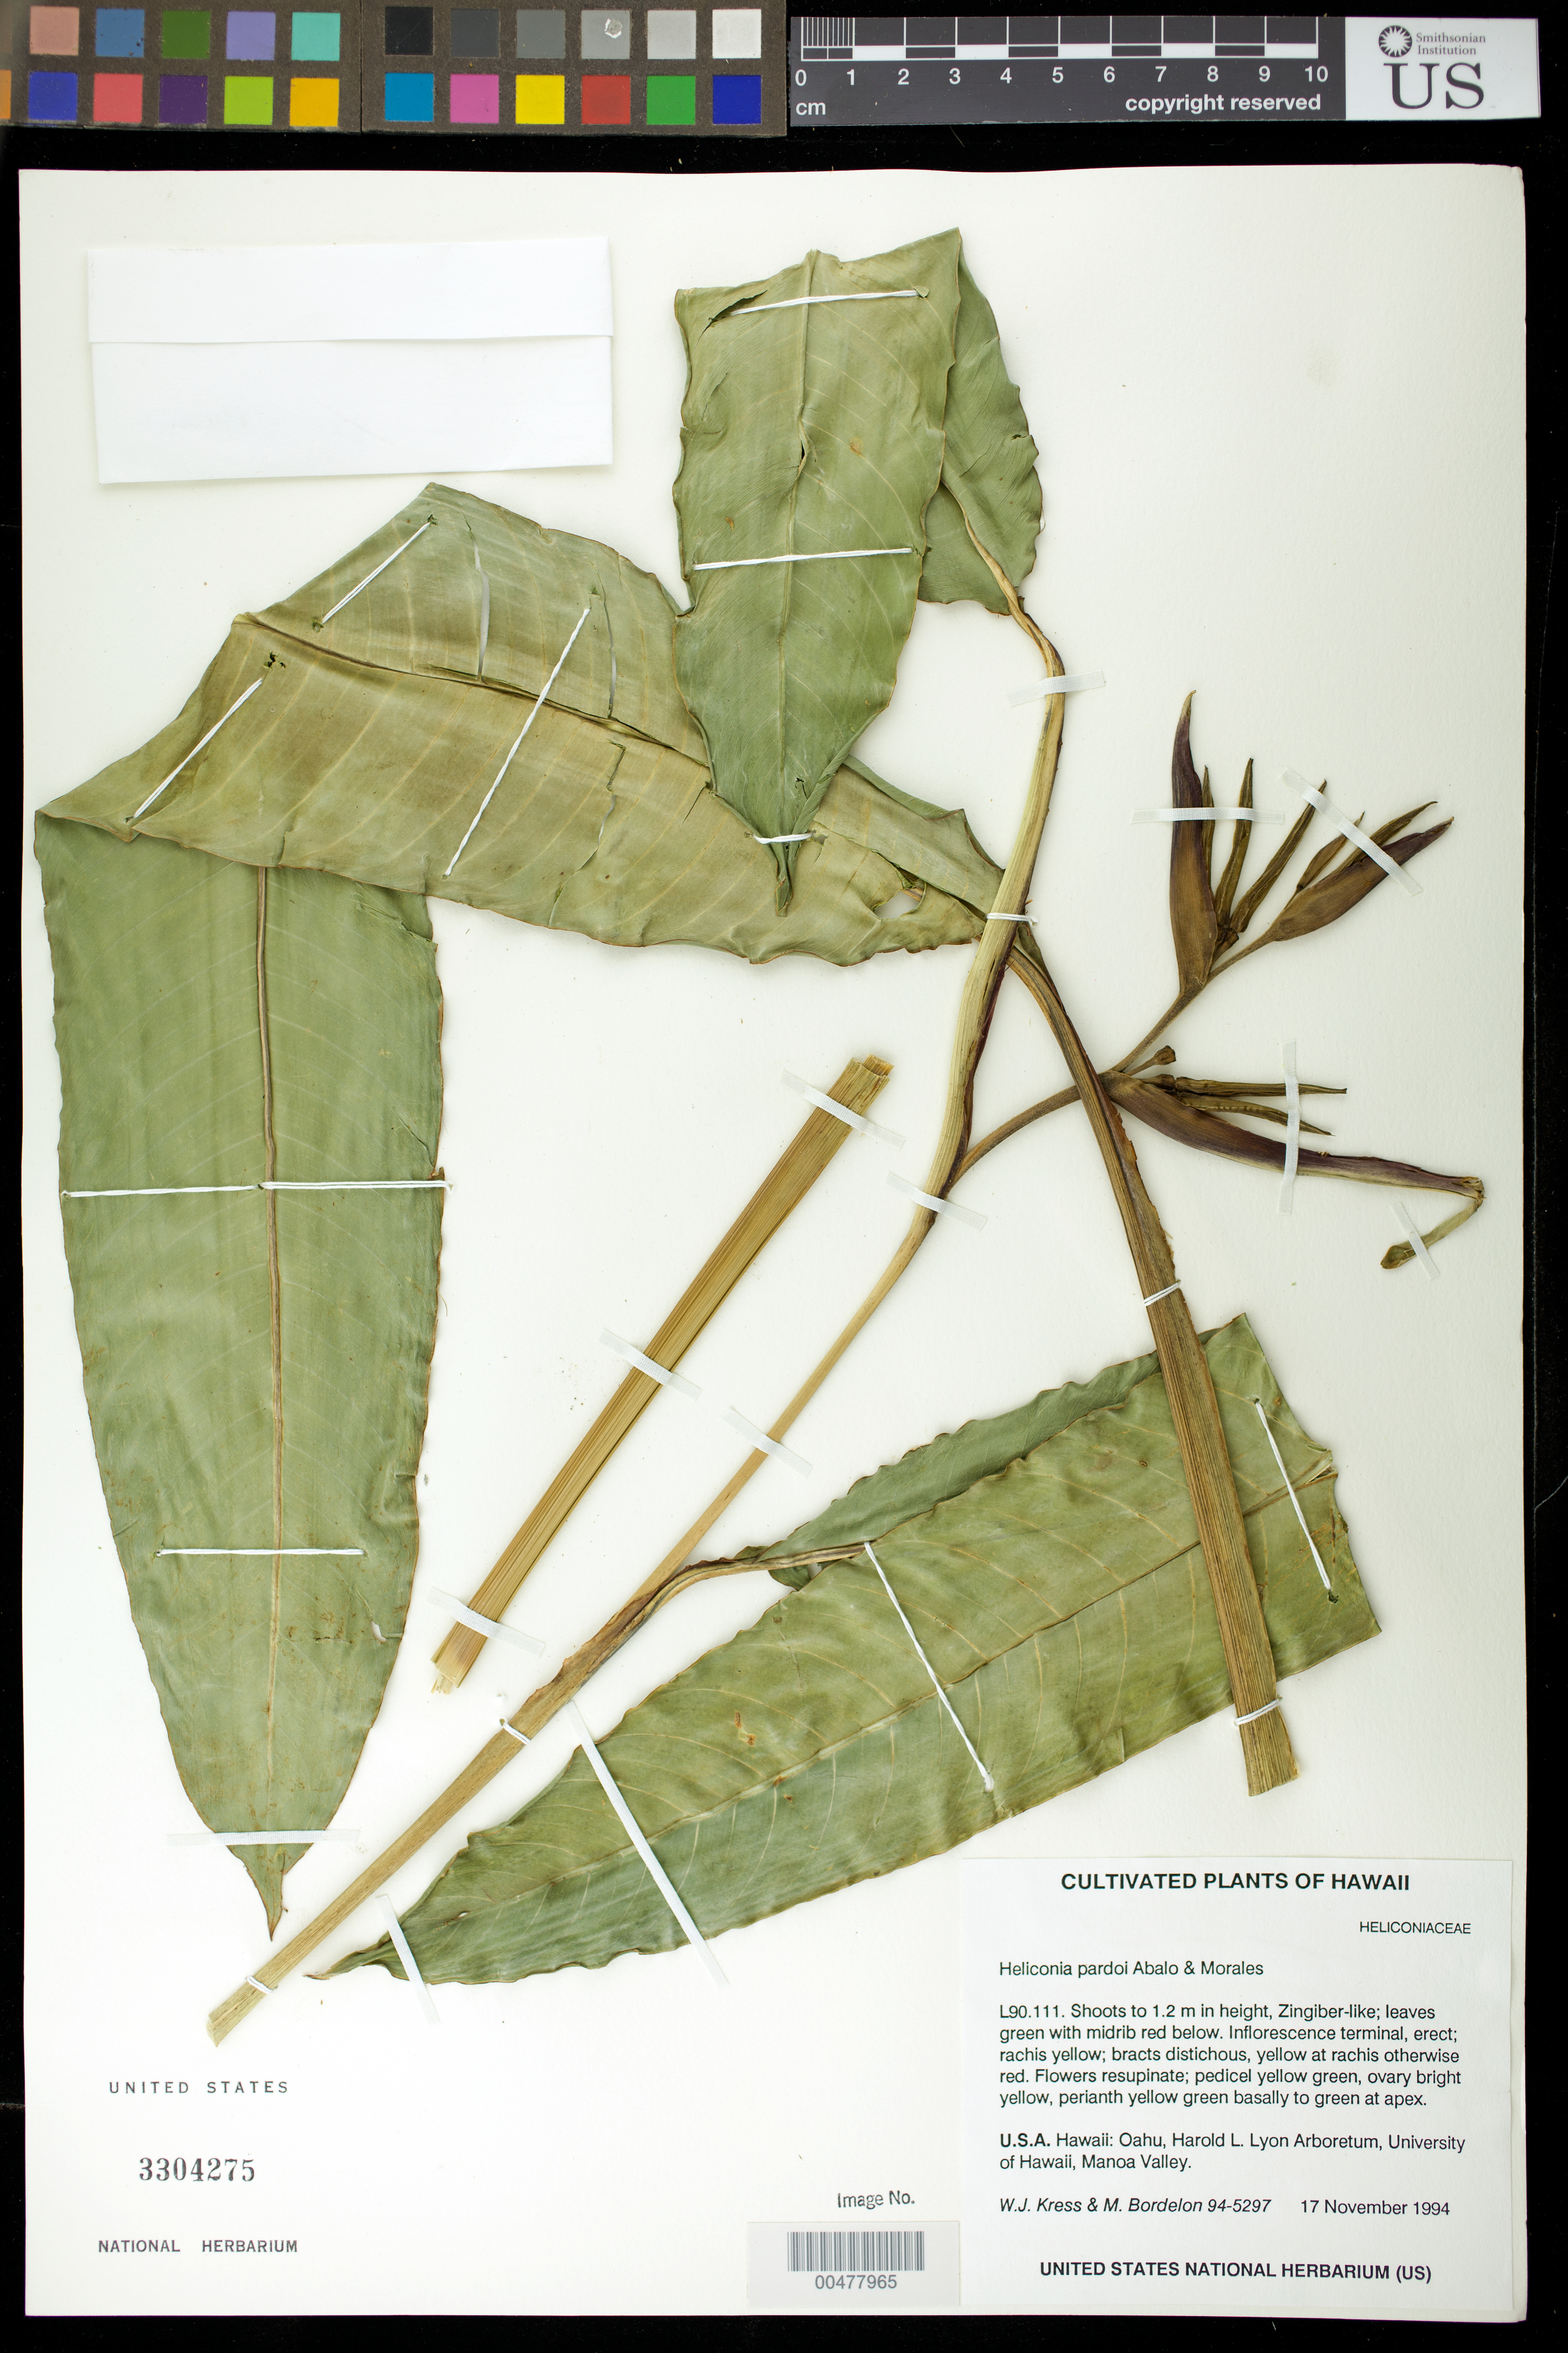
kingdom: Plantae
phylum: Tracheophyta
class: Liliopsida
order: Zingiberales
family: Heliconiaceae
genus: Heliconia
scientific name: Heliconia pardoi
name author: Abalo & Morales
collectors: W. J. Kress & M. Bordelon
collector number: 94-5297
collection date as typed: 17 Nov 1994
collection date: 1994-11-17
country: United States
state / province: Hawaii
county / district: Honolulu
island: Oahu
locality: Harold L. Lyon Arboretum, University of Hawaii, Manoa Valley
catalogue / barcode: US 3304275